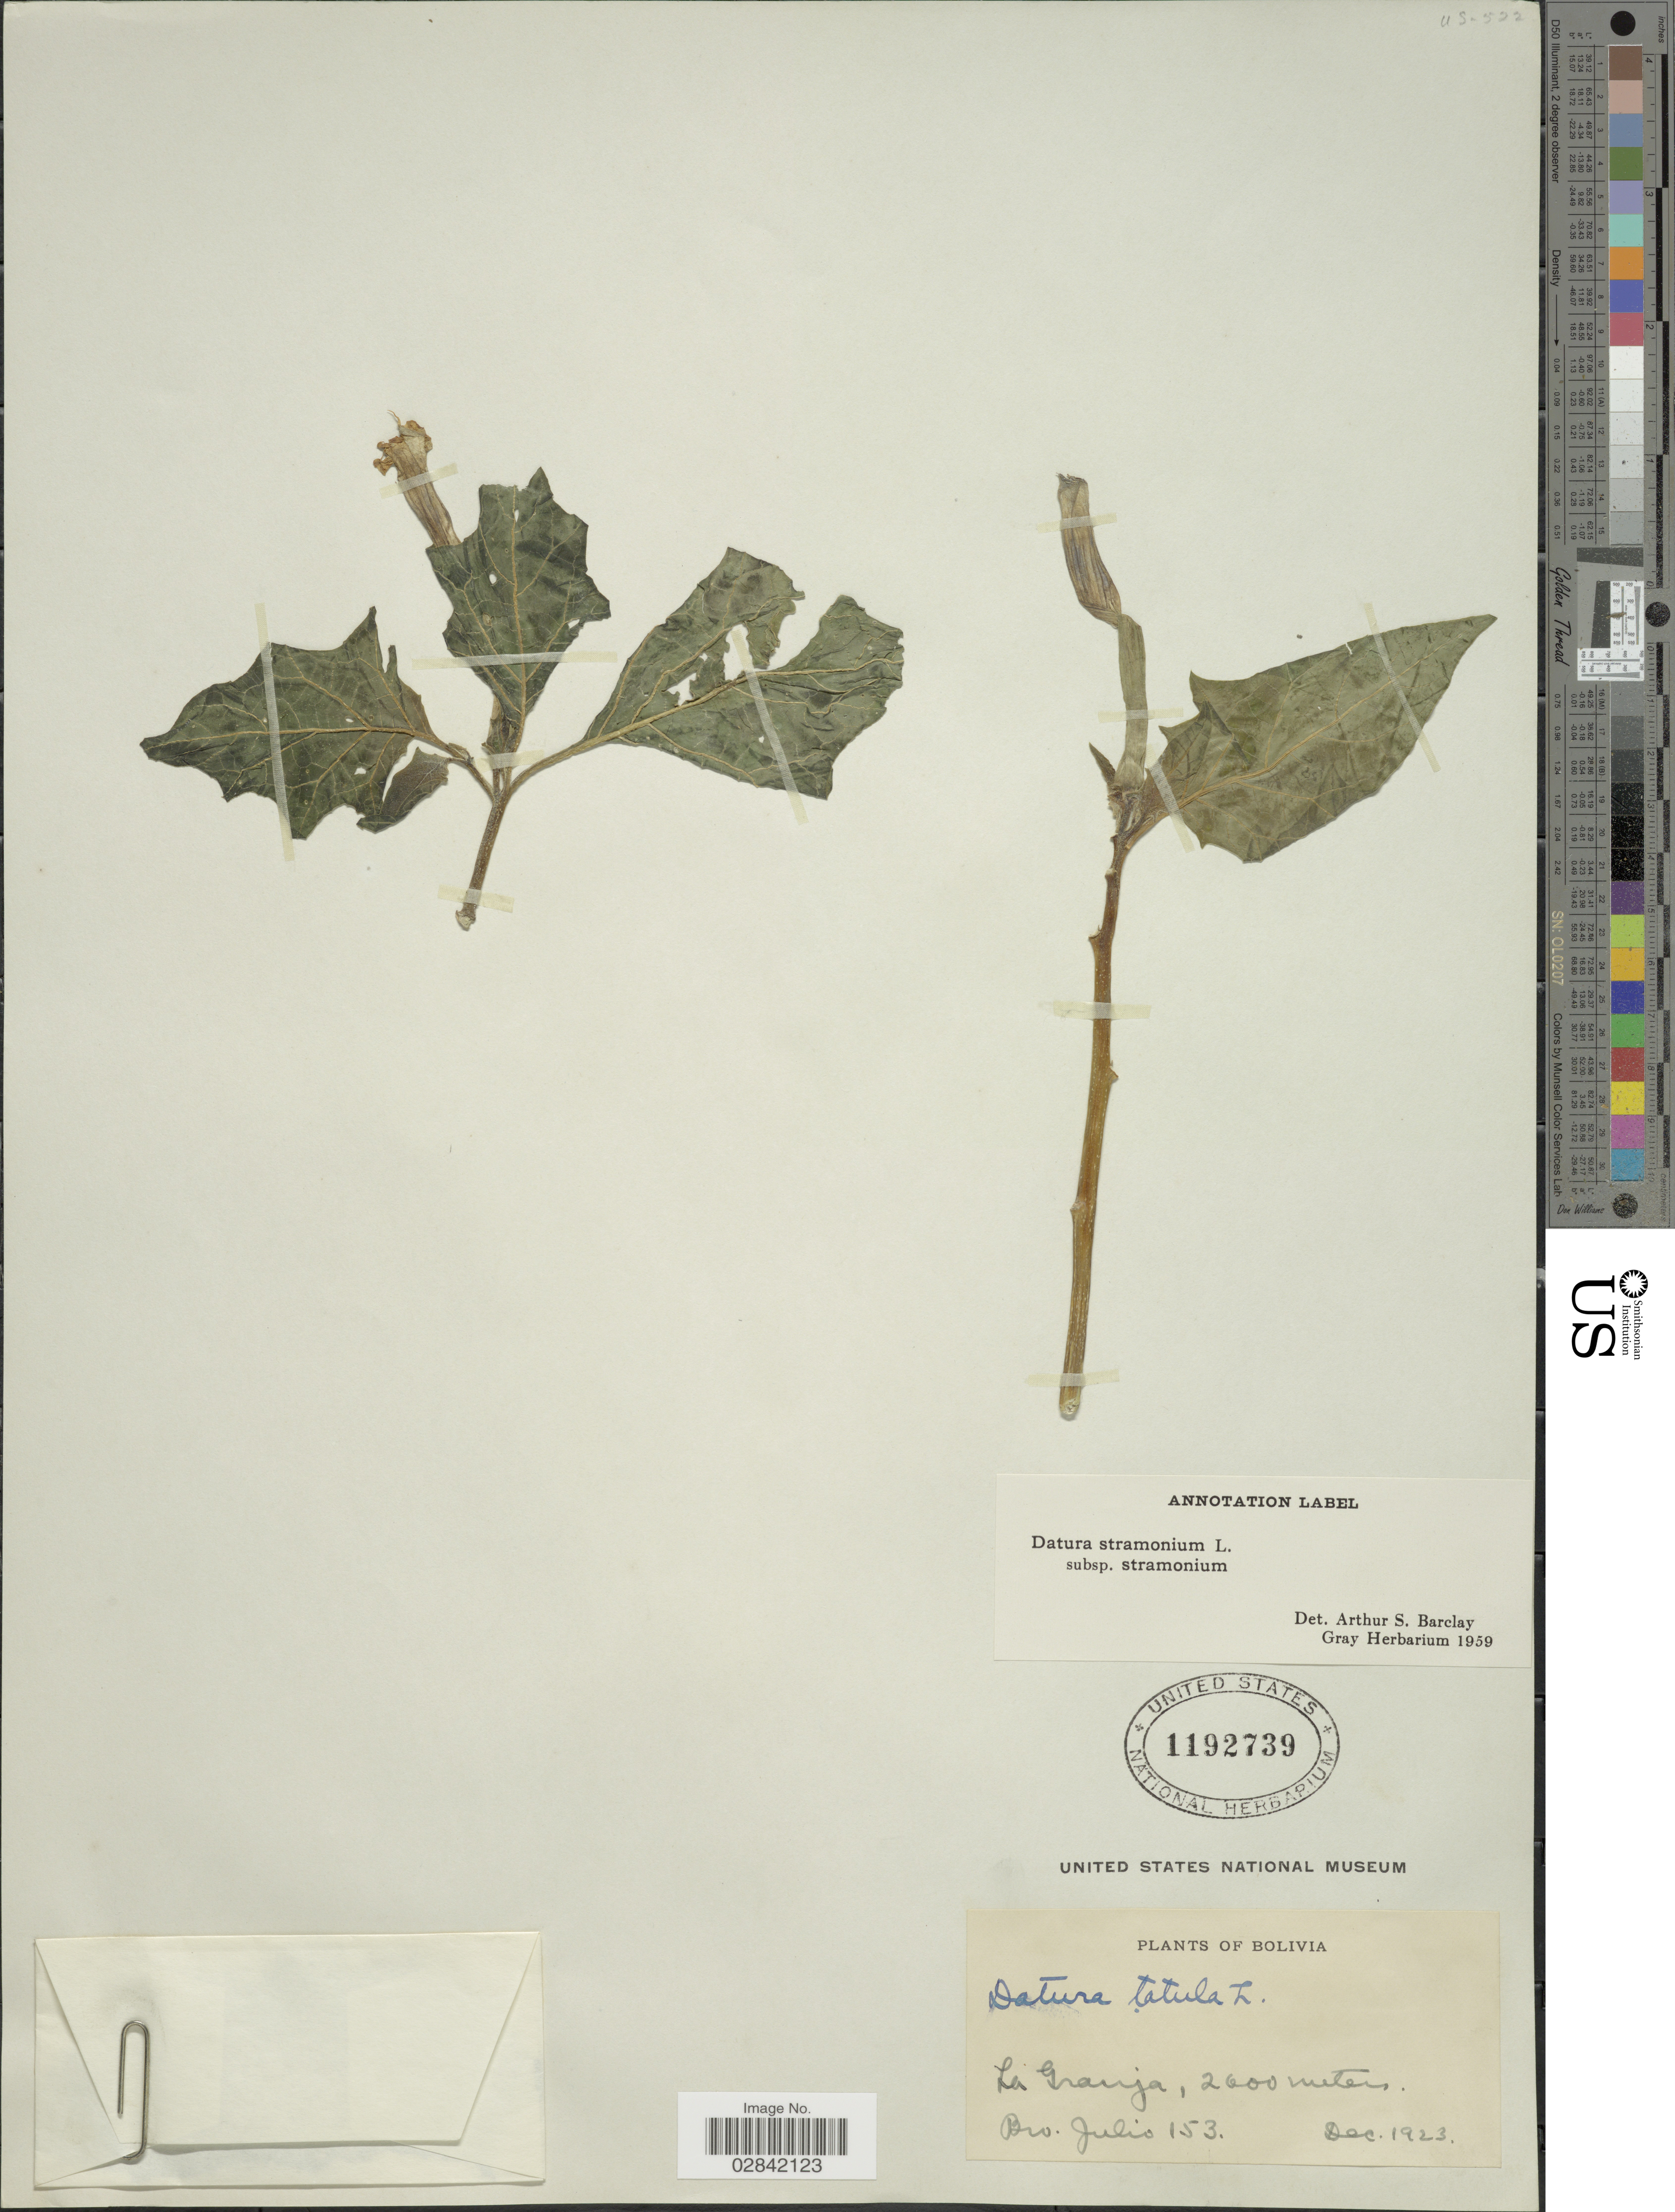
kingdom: Plantae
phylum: Tracheophyta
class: Magnoliopsida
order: Solanales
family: Solanaceae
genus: Datura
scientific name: Datura stramonium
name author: L.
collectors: Bro. Julio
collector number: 153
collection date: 1923-12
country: Bolivia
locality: La Granja.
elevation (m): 2600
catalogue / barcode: US 1192739